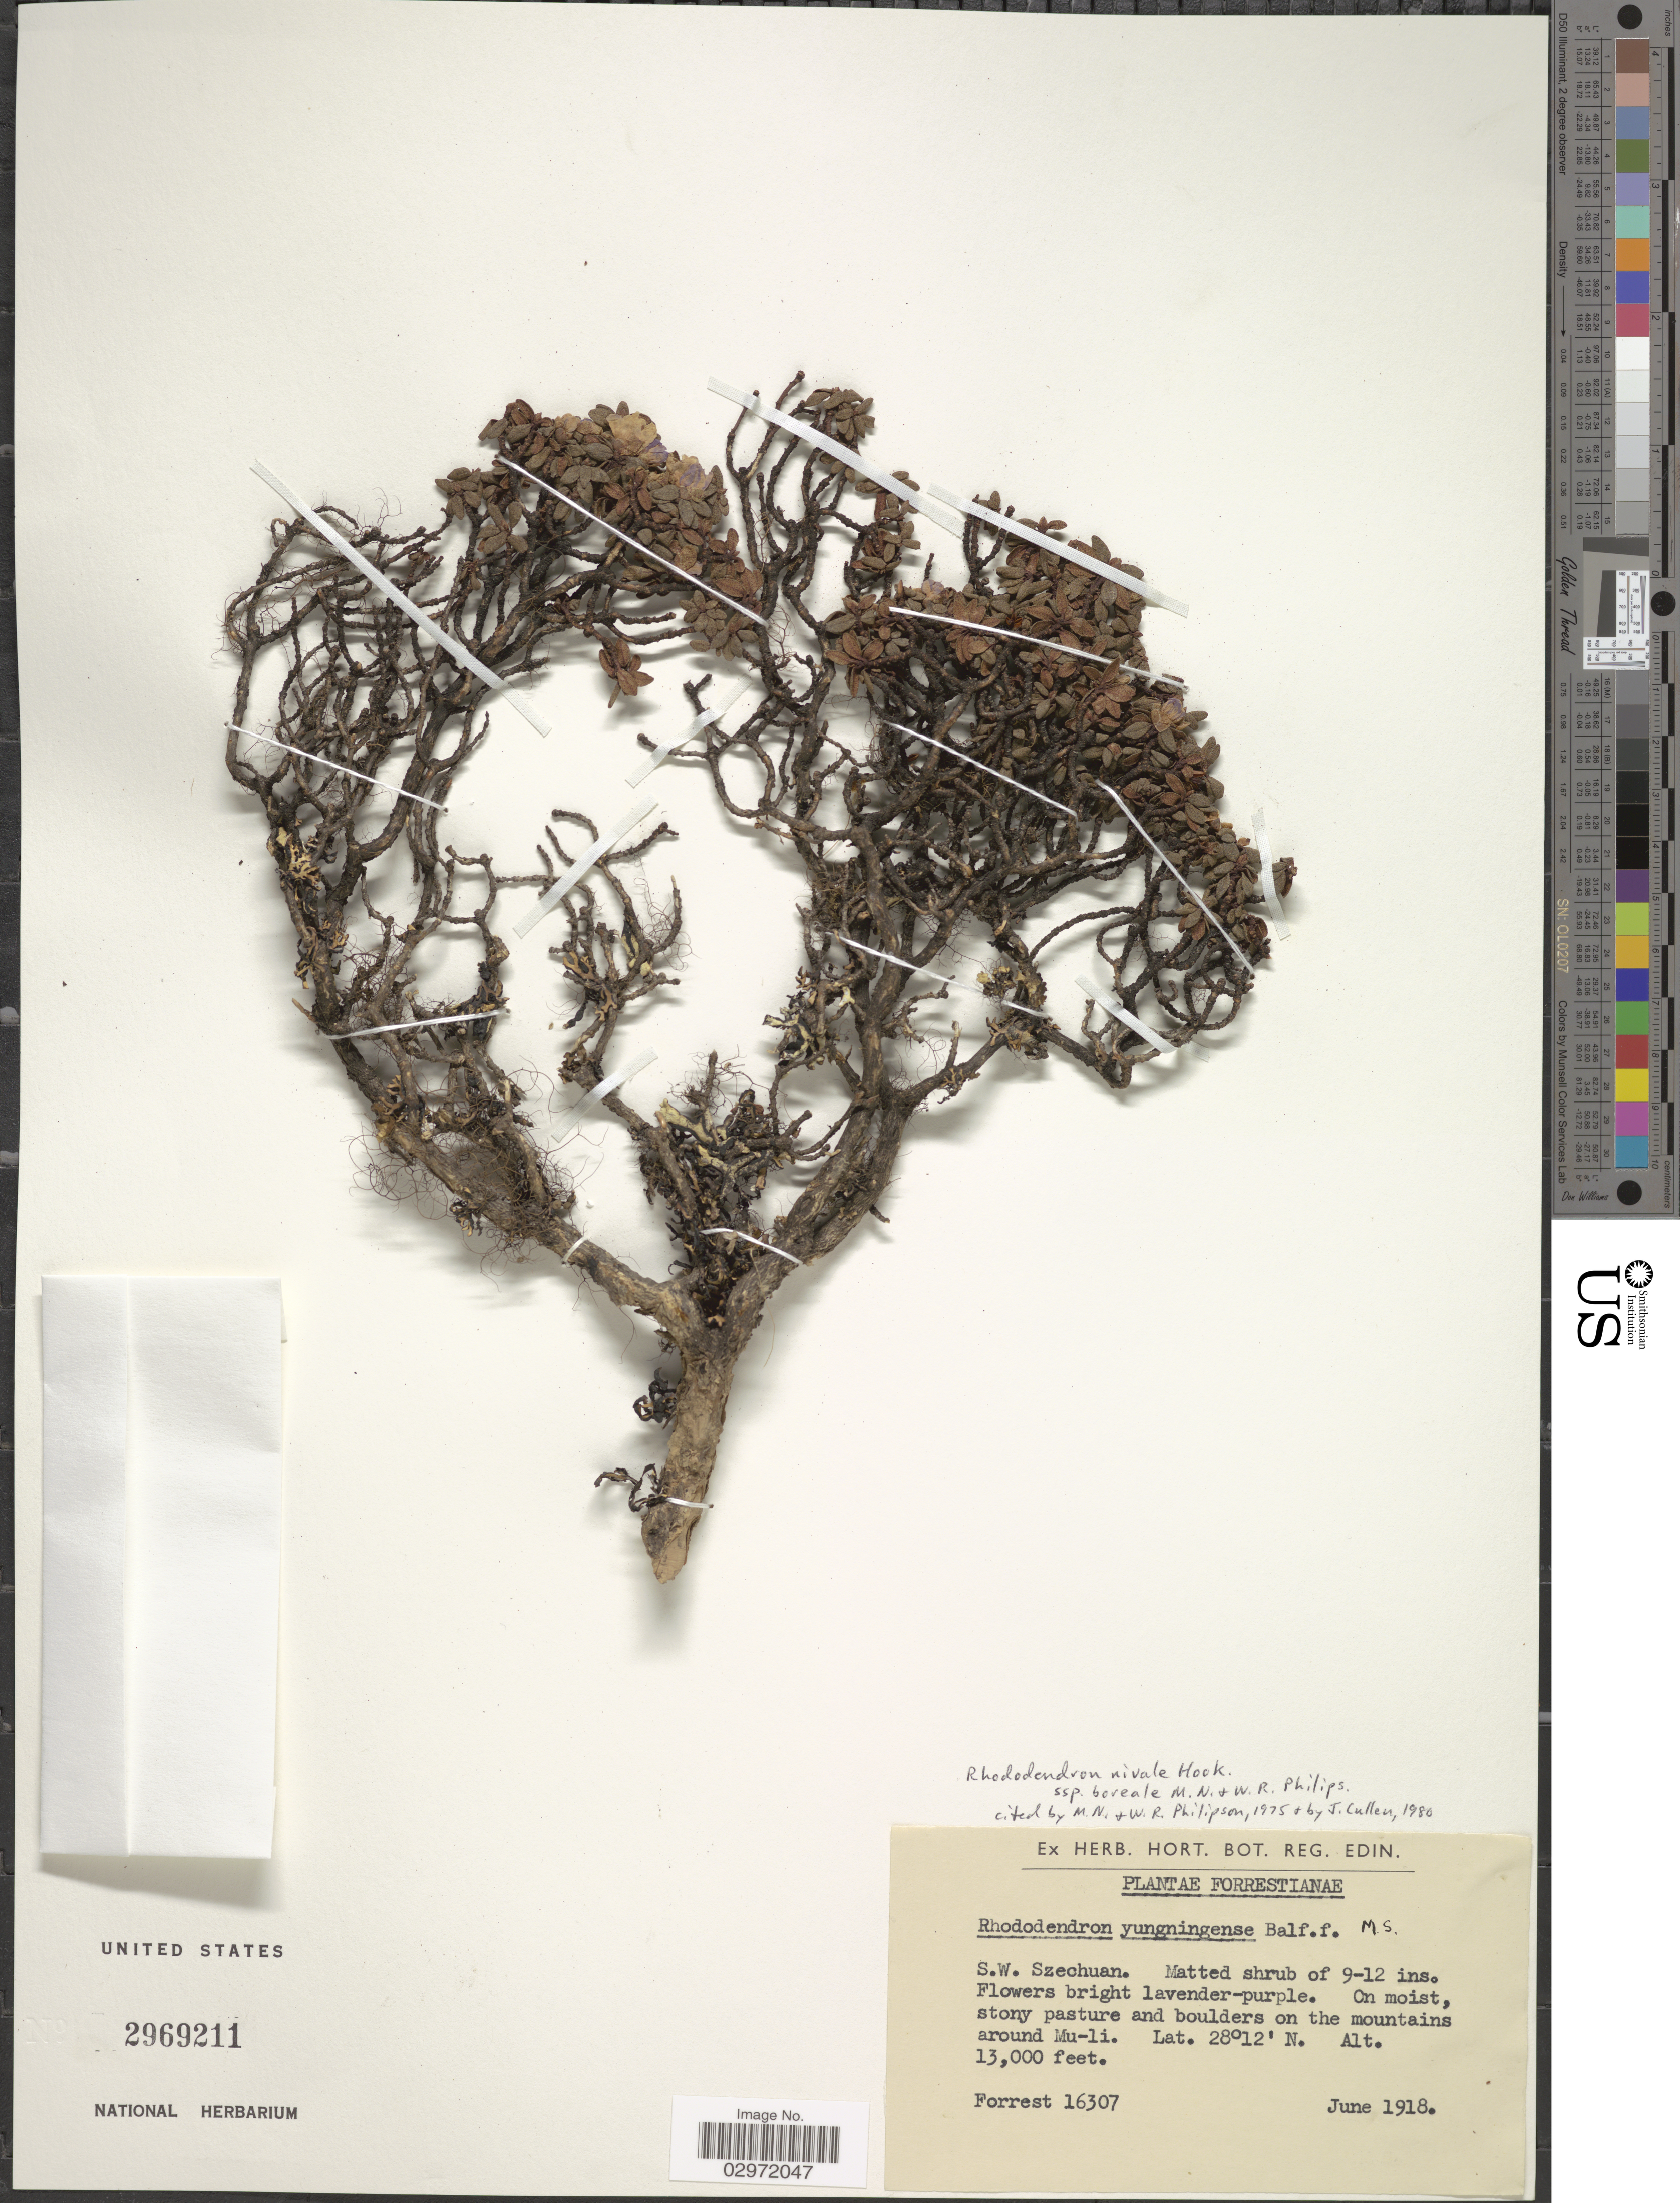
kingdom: Plantae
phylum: Tracheophyta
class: Magnoliopsida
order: Ericales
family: Ericaceae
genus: Rhododendron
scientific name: Rhododendron nivale subsp. boreale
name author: Philipson & M. N. Philipson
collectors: -. Forrest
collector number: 16307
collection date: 1918-06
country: China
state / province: Sichuan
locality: S.W. Szechuan. On moist, stony pasture and boulders on the mountains around Mu-li.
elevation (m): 3962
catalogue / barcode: US 2969211